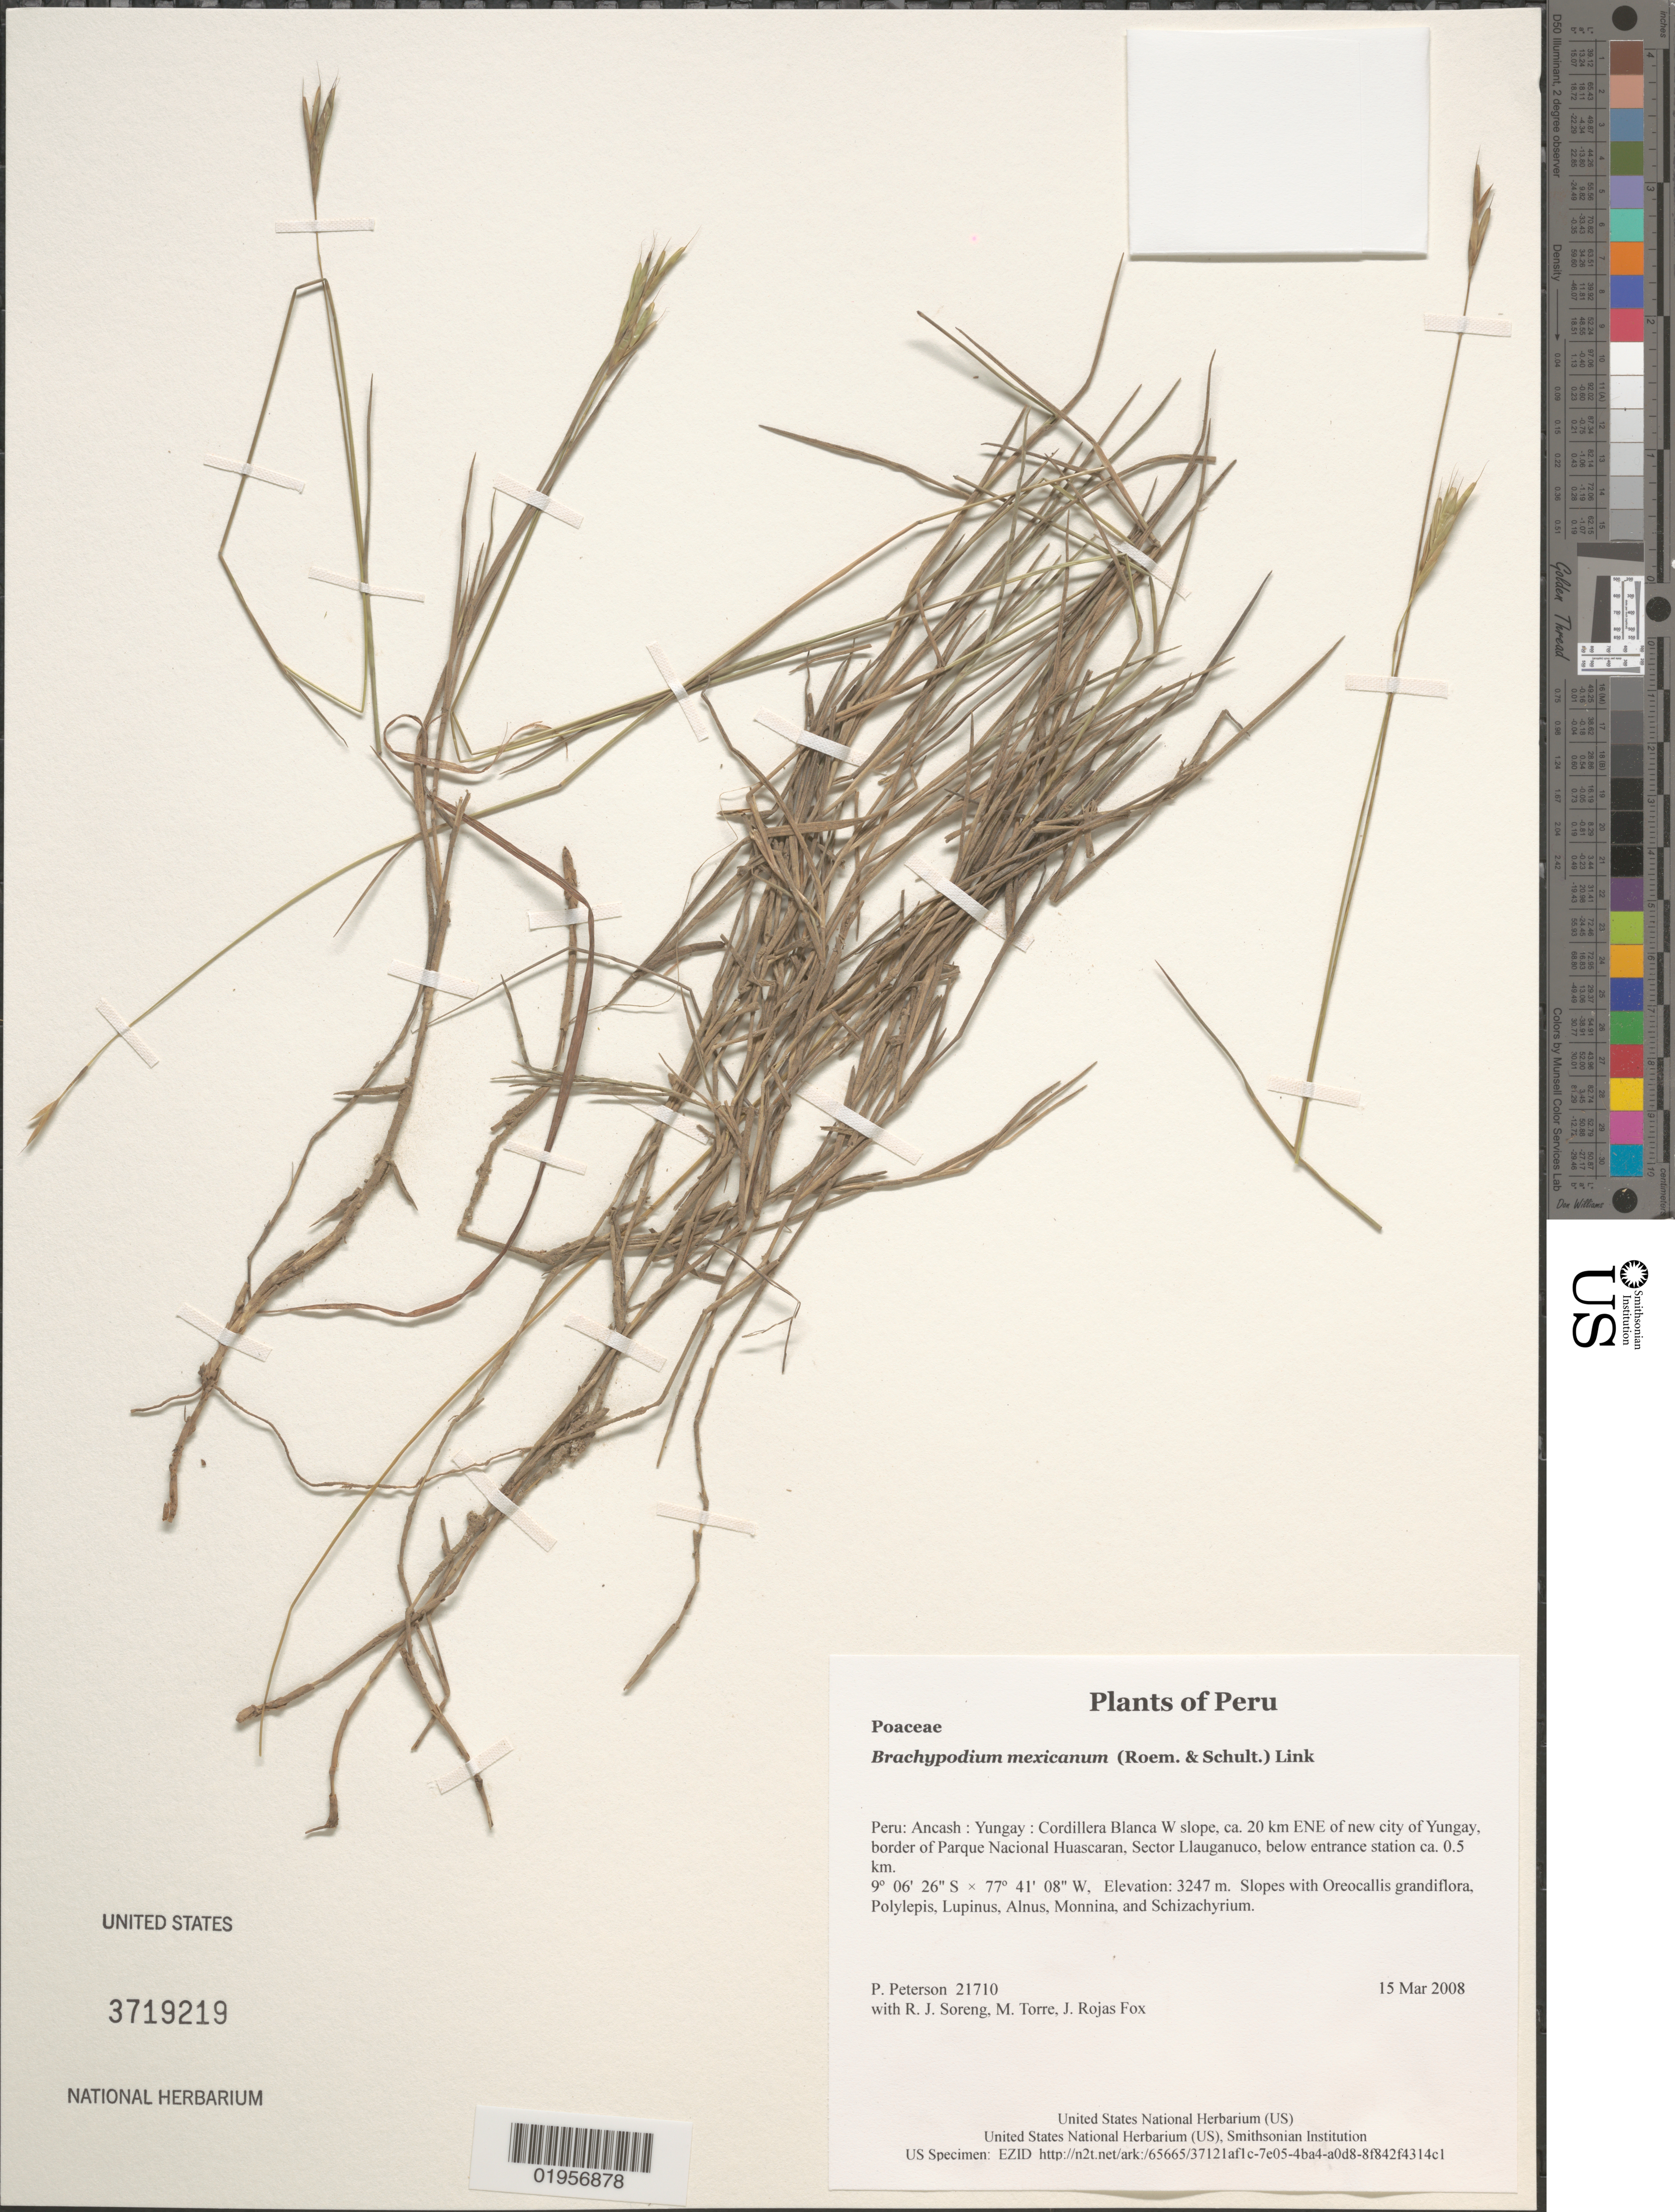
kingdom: Plantae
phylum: Tracheophyta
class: Liliopsida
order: Poales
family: Poaceae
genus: Brachypodium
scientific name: Brachypodium mexicanum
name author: (Roem. & Schult.) Link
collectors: P. M. Peterson, R. J. Soreng, M. Torre & J. Rojas Fox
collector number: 21710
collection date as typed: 15 Mar 2008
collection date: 2008-03-15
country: Peru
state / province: Ancash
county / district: Yungay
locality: Cordillera Blanca W slope, ca. 20 km ENE of new city of Yungay, border of Parque Nacional Huascaran, Sector Llauganuco, below entrance station ca. 0.5 km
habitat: Slopes with Oreocallis grandiflora, Polylepis, Lupinus, Alnus, Monnina, and Schizachyrium.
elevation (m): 3247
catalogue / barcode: US 3719219